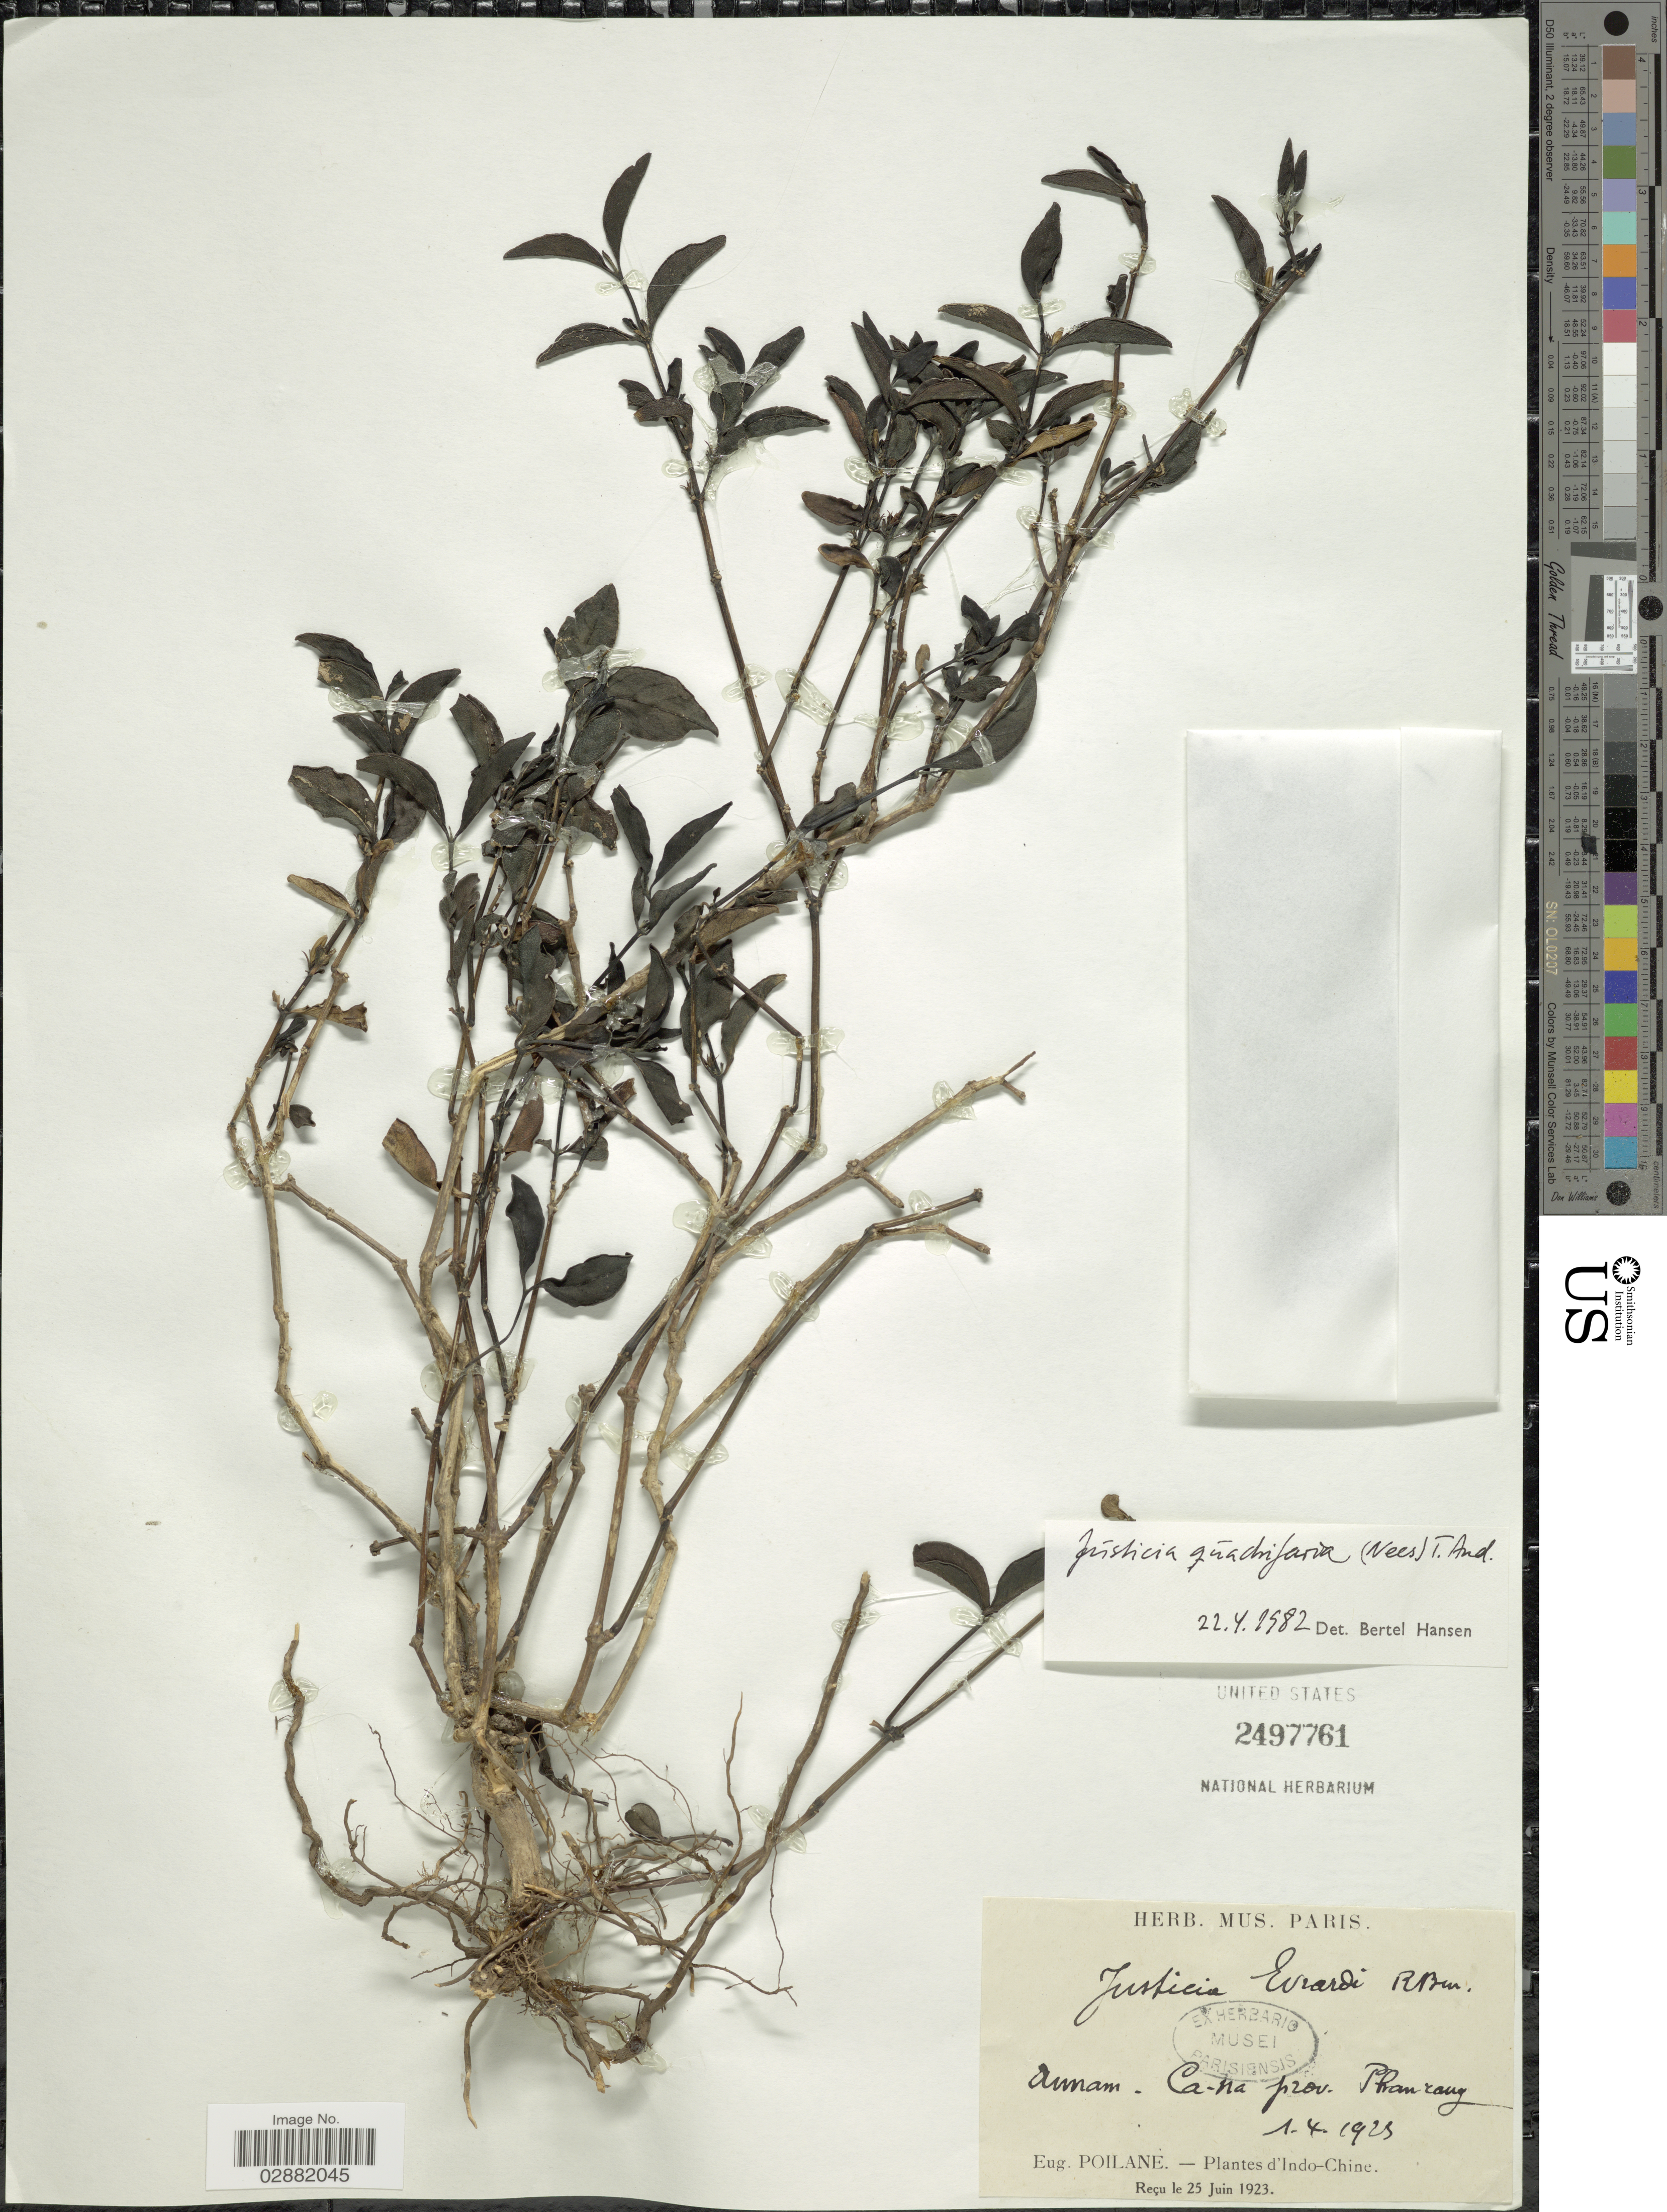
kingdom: Plantae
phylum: Tracheophyta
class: Magnoliopsida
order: Lamiales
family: Acanthaceae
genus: Justicia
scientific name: Justicia quadrifaria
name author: (Nees) T. Anderson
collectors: E. Poilane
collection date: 1923-04-01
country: Vietnam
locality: Annam, Ca-na prov. Phanrang, Indo-Chine.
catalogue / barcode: US 2497761